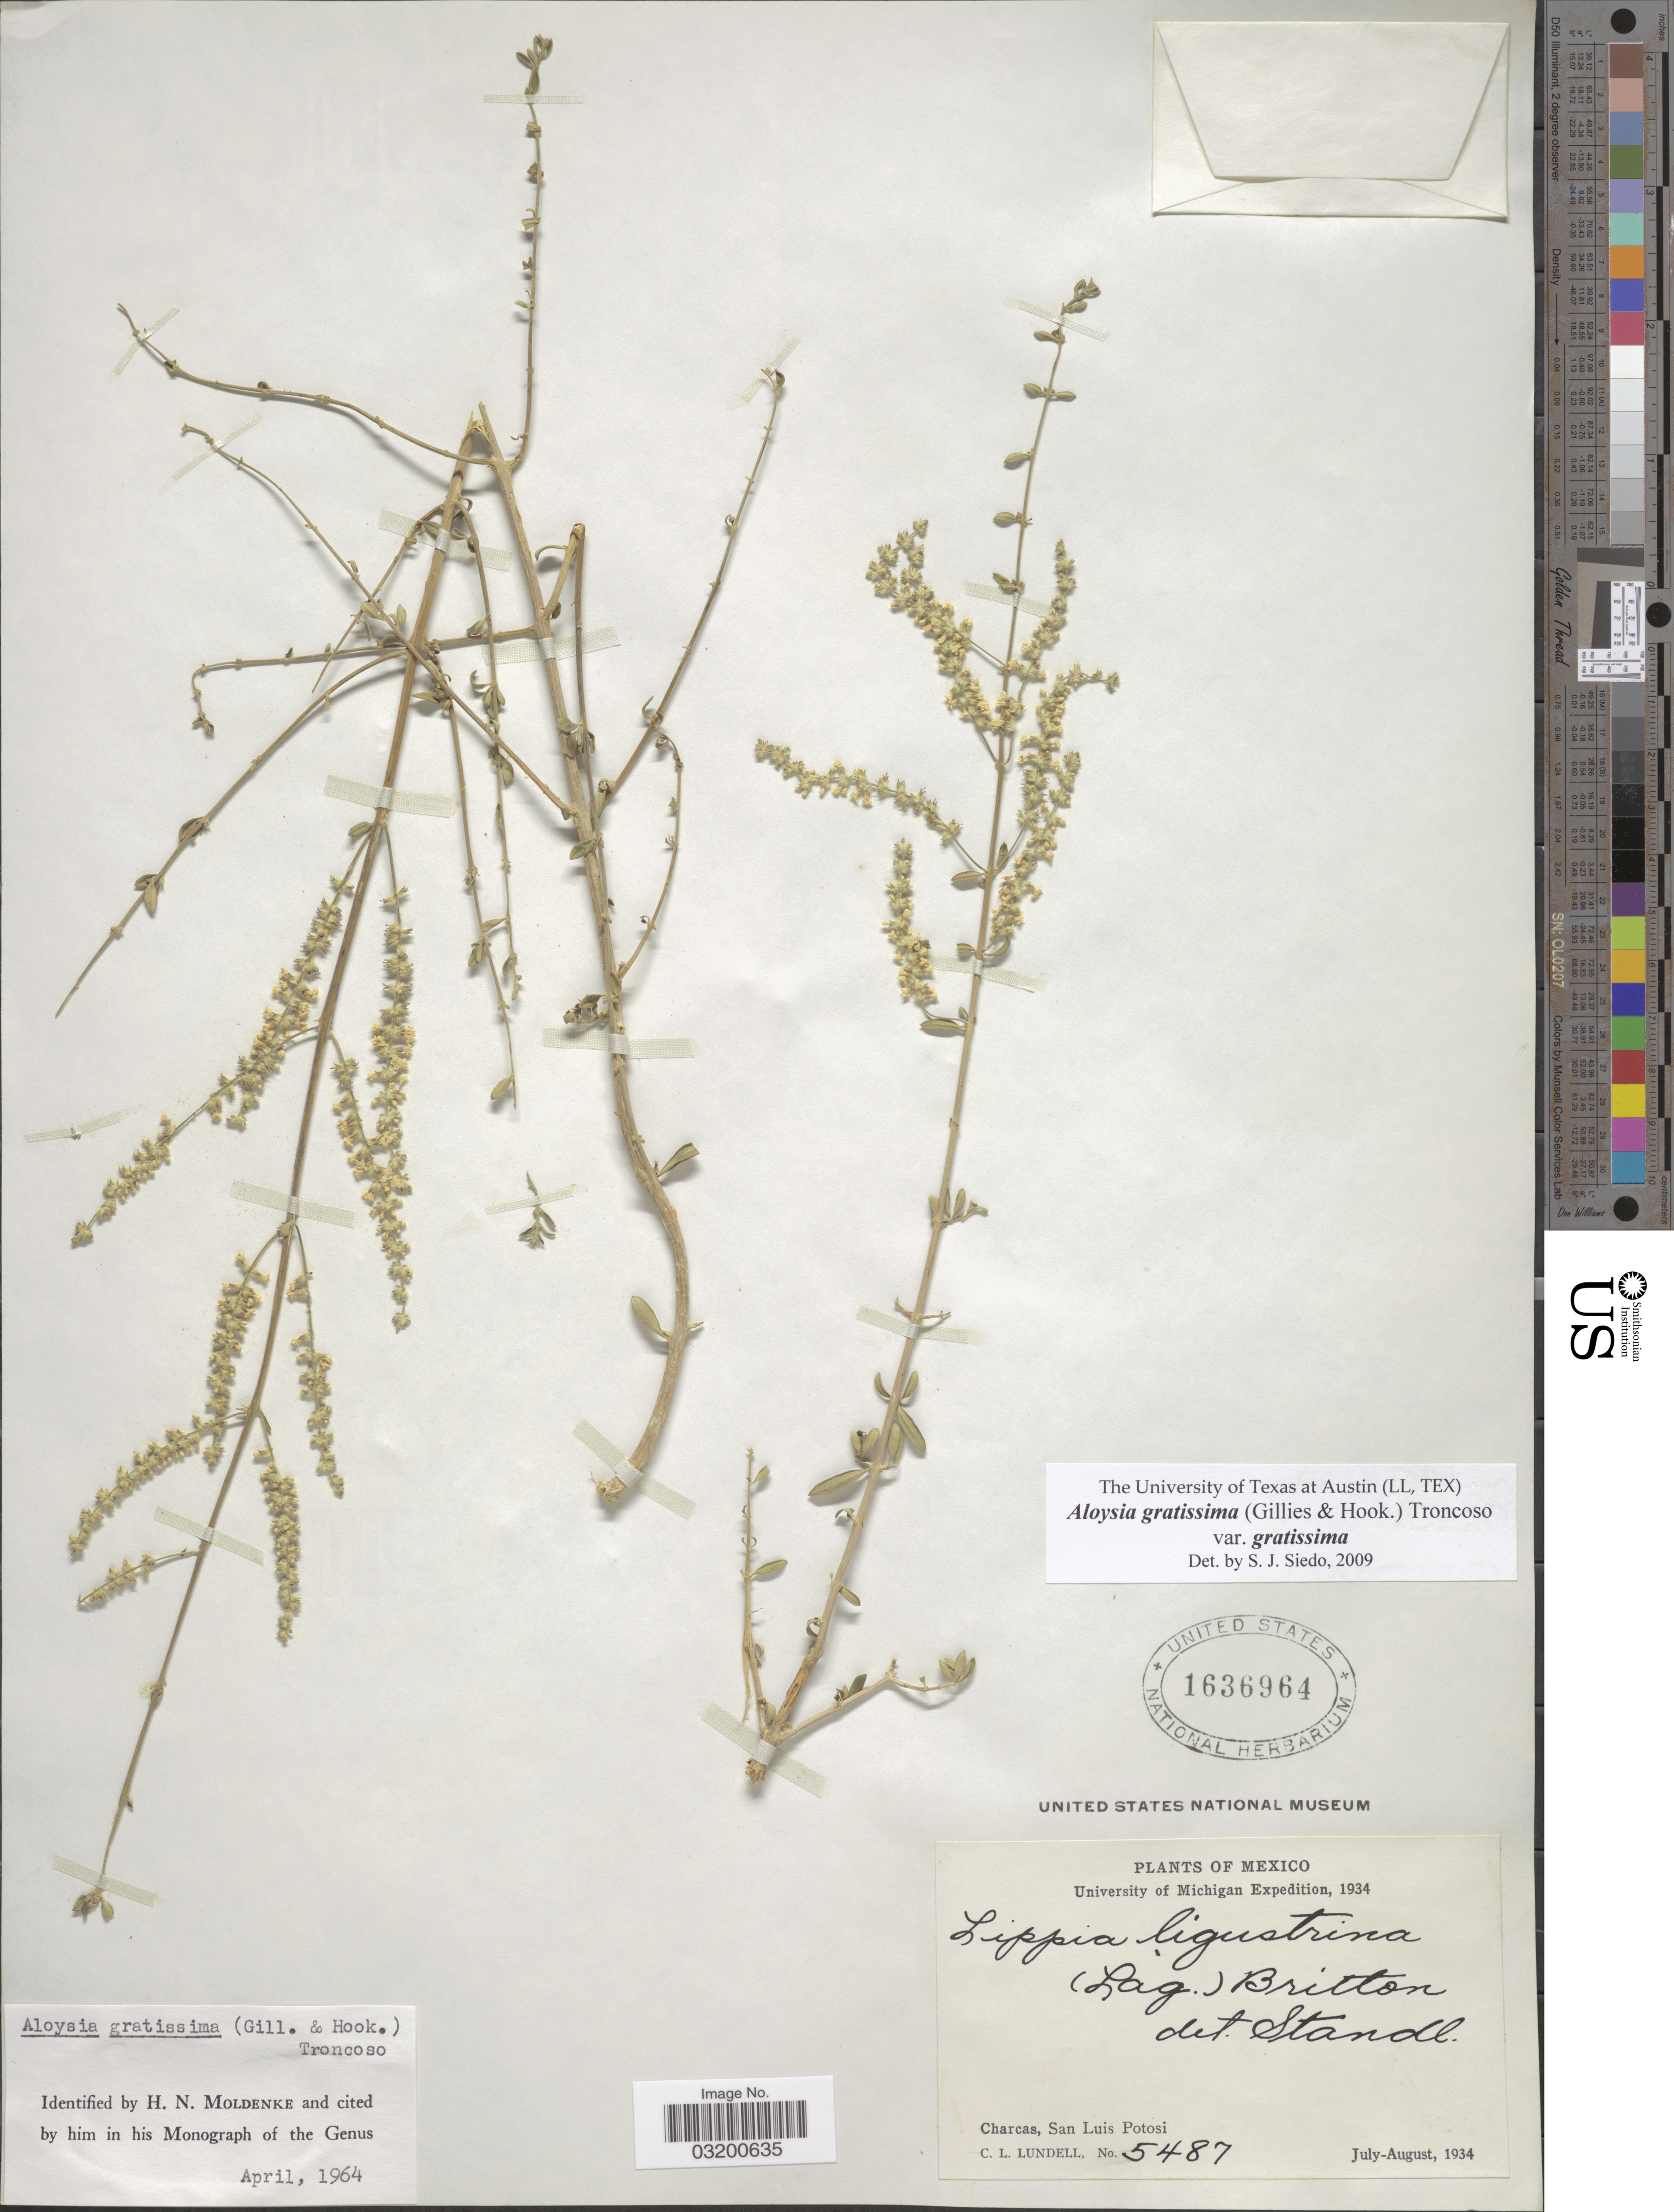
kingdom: Plantae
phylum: Tracheophyta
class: Magnoliopsida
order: Lamiales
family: Verbenaceae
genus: Aloysia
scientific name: Aloysia gratissima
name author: (Gillies & Hook.) Tronc.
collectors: C. L. Lundell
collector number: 5487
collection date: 1934-07/1934-08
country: Mexico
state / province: San Luis Potosí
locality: Charcas.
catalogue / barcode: US 1636964